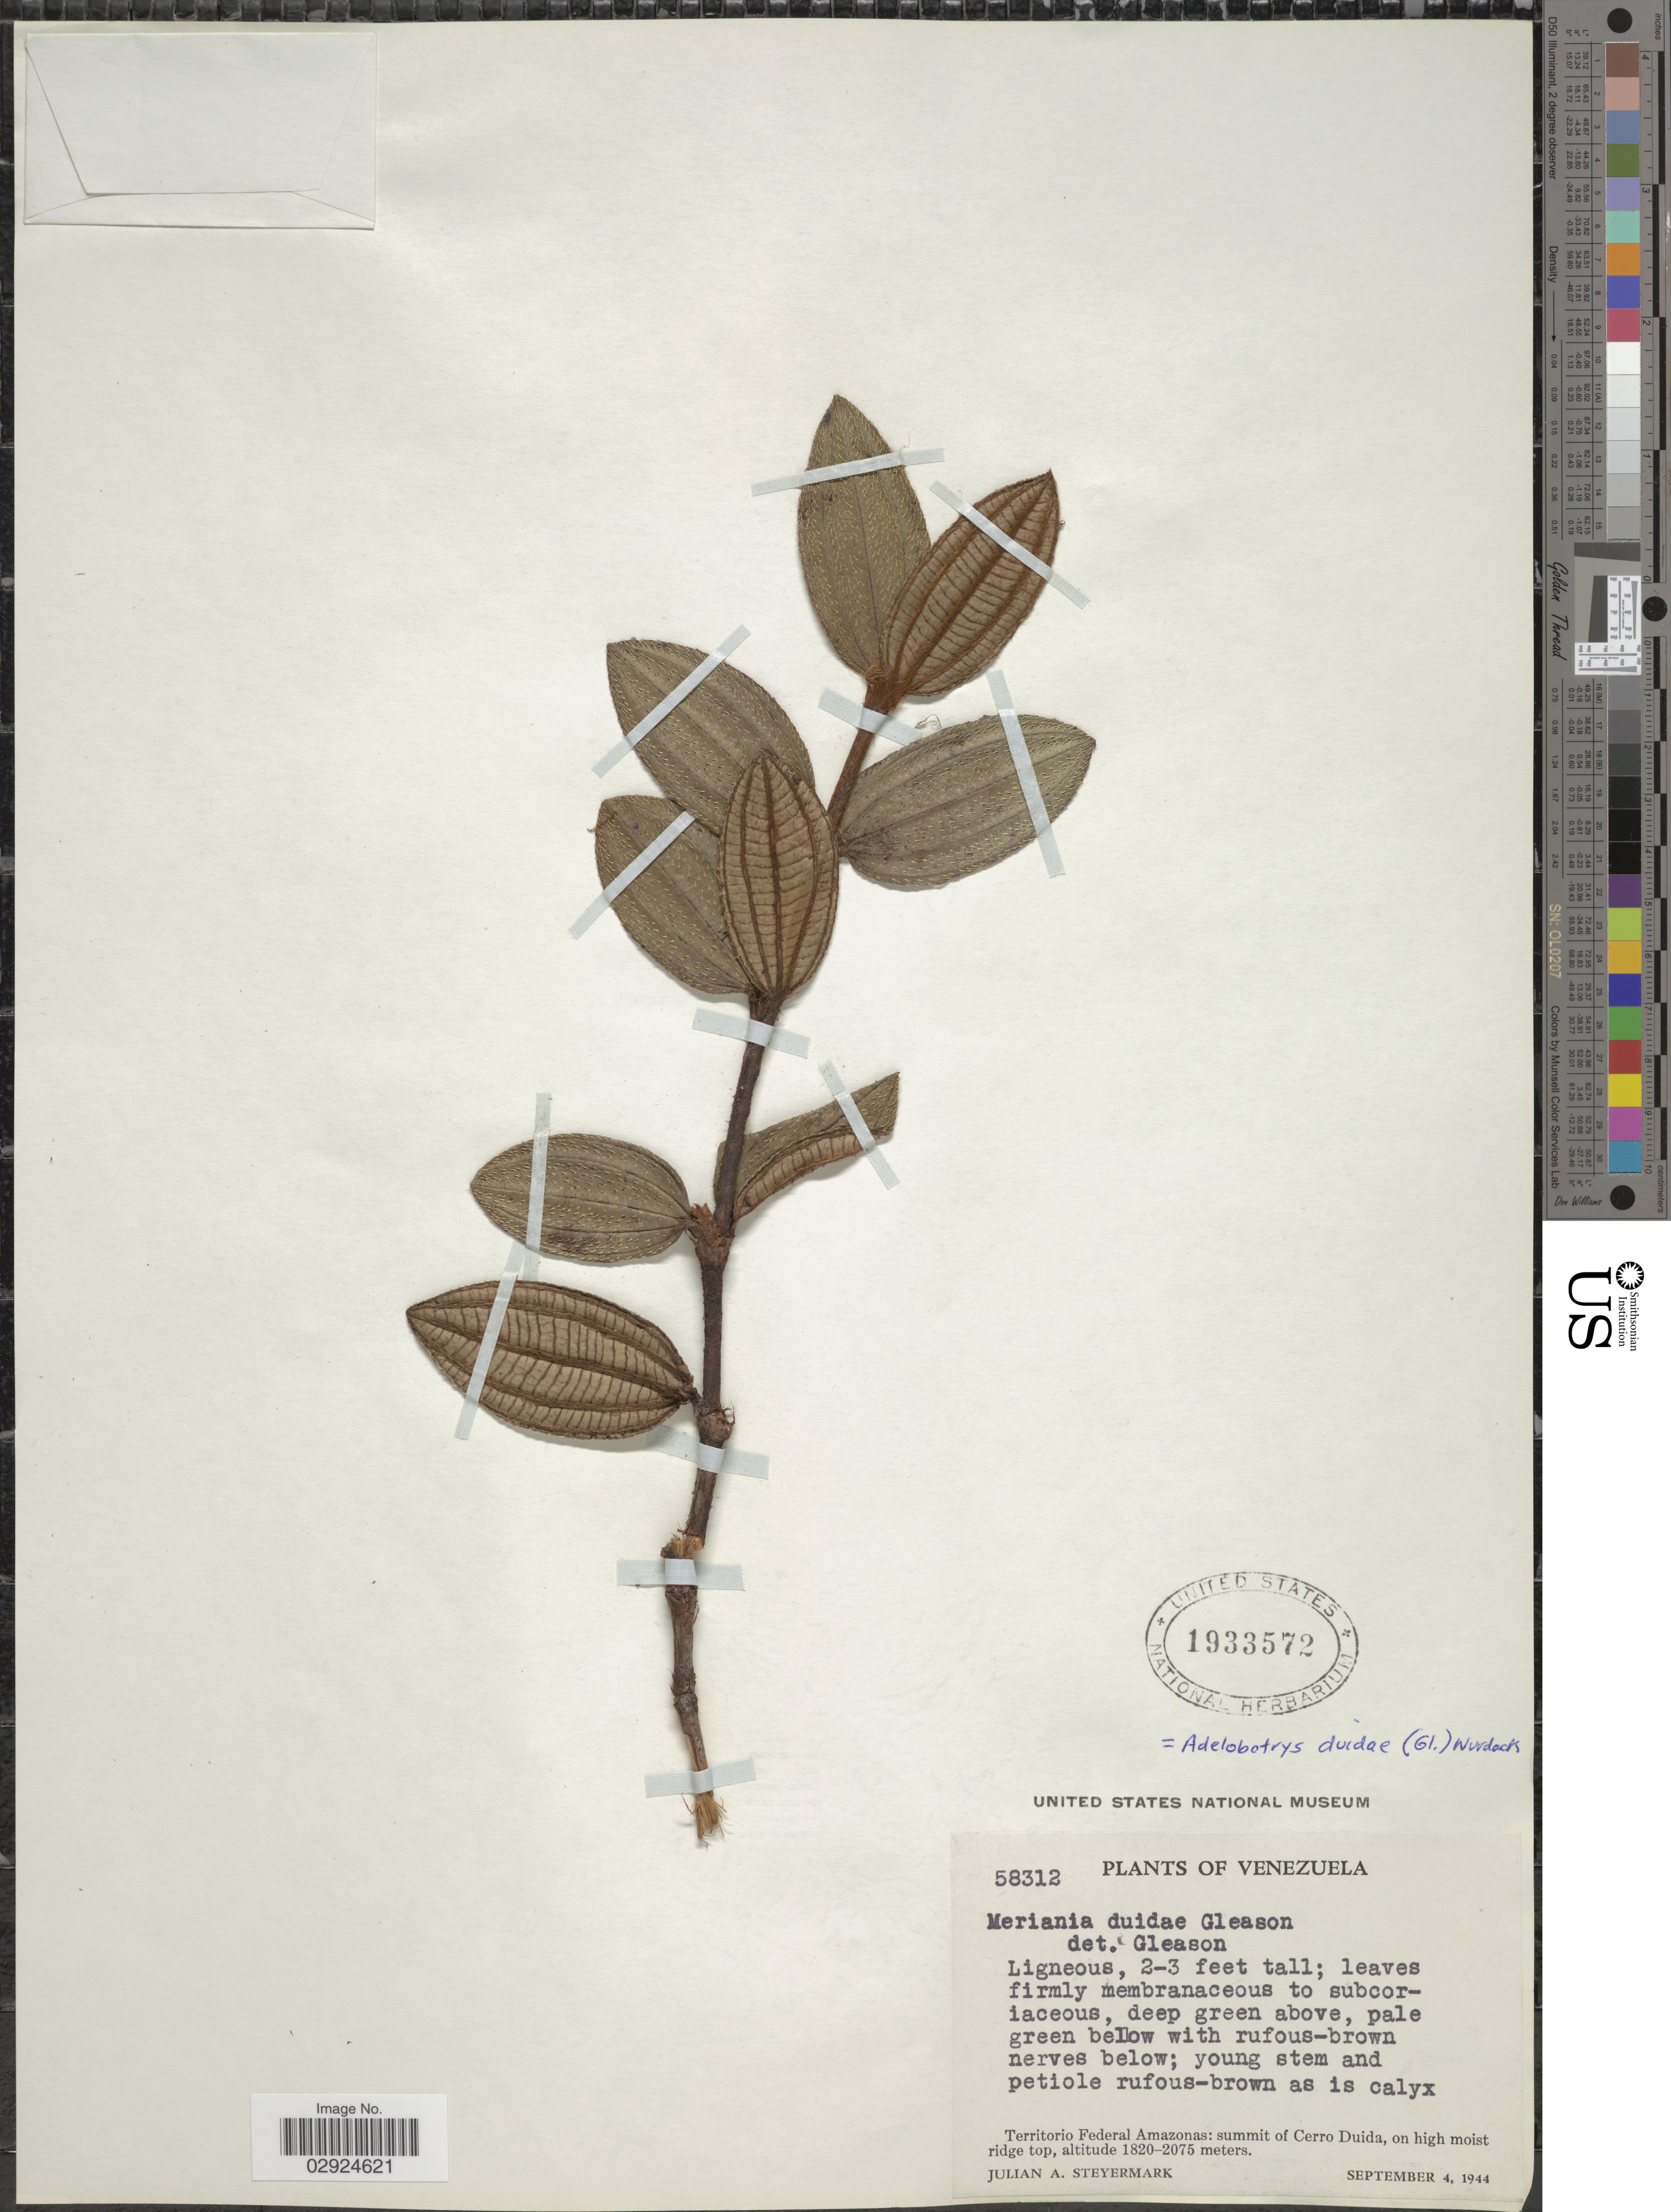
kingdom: Plantae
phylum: Tracheophyta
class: Magnoliopsida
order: Myrtales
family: Melastomataceae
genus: Adelobotrys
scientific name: Adelobotrys duidae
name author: (Gleason) Wurdack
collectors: J. Steyermark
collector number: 58312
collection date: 1944-09-04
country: Venezuela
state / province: Amazonas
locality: Territorio Federal Amazonas: summit of Cerro Duida, on high moist ridge top.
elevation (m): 1820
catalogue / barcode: US 1933572